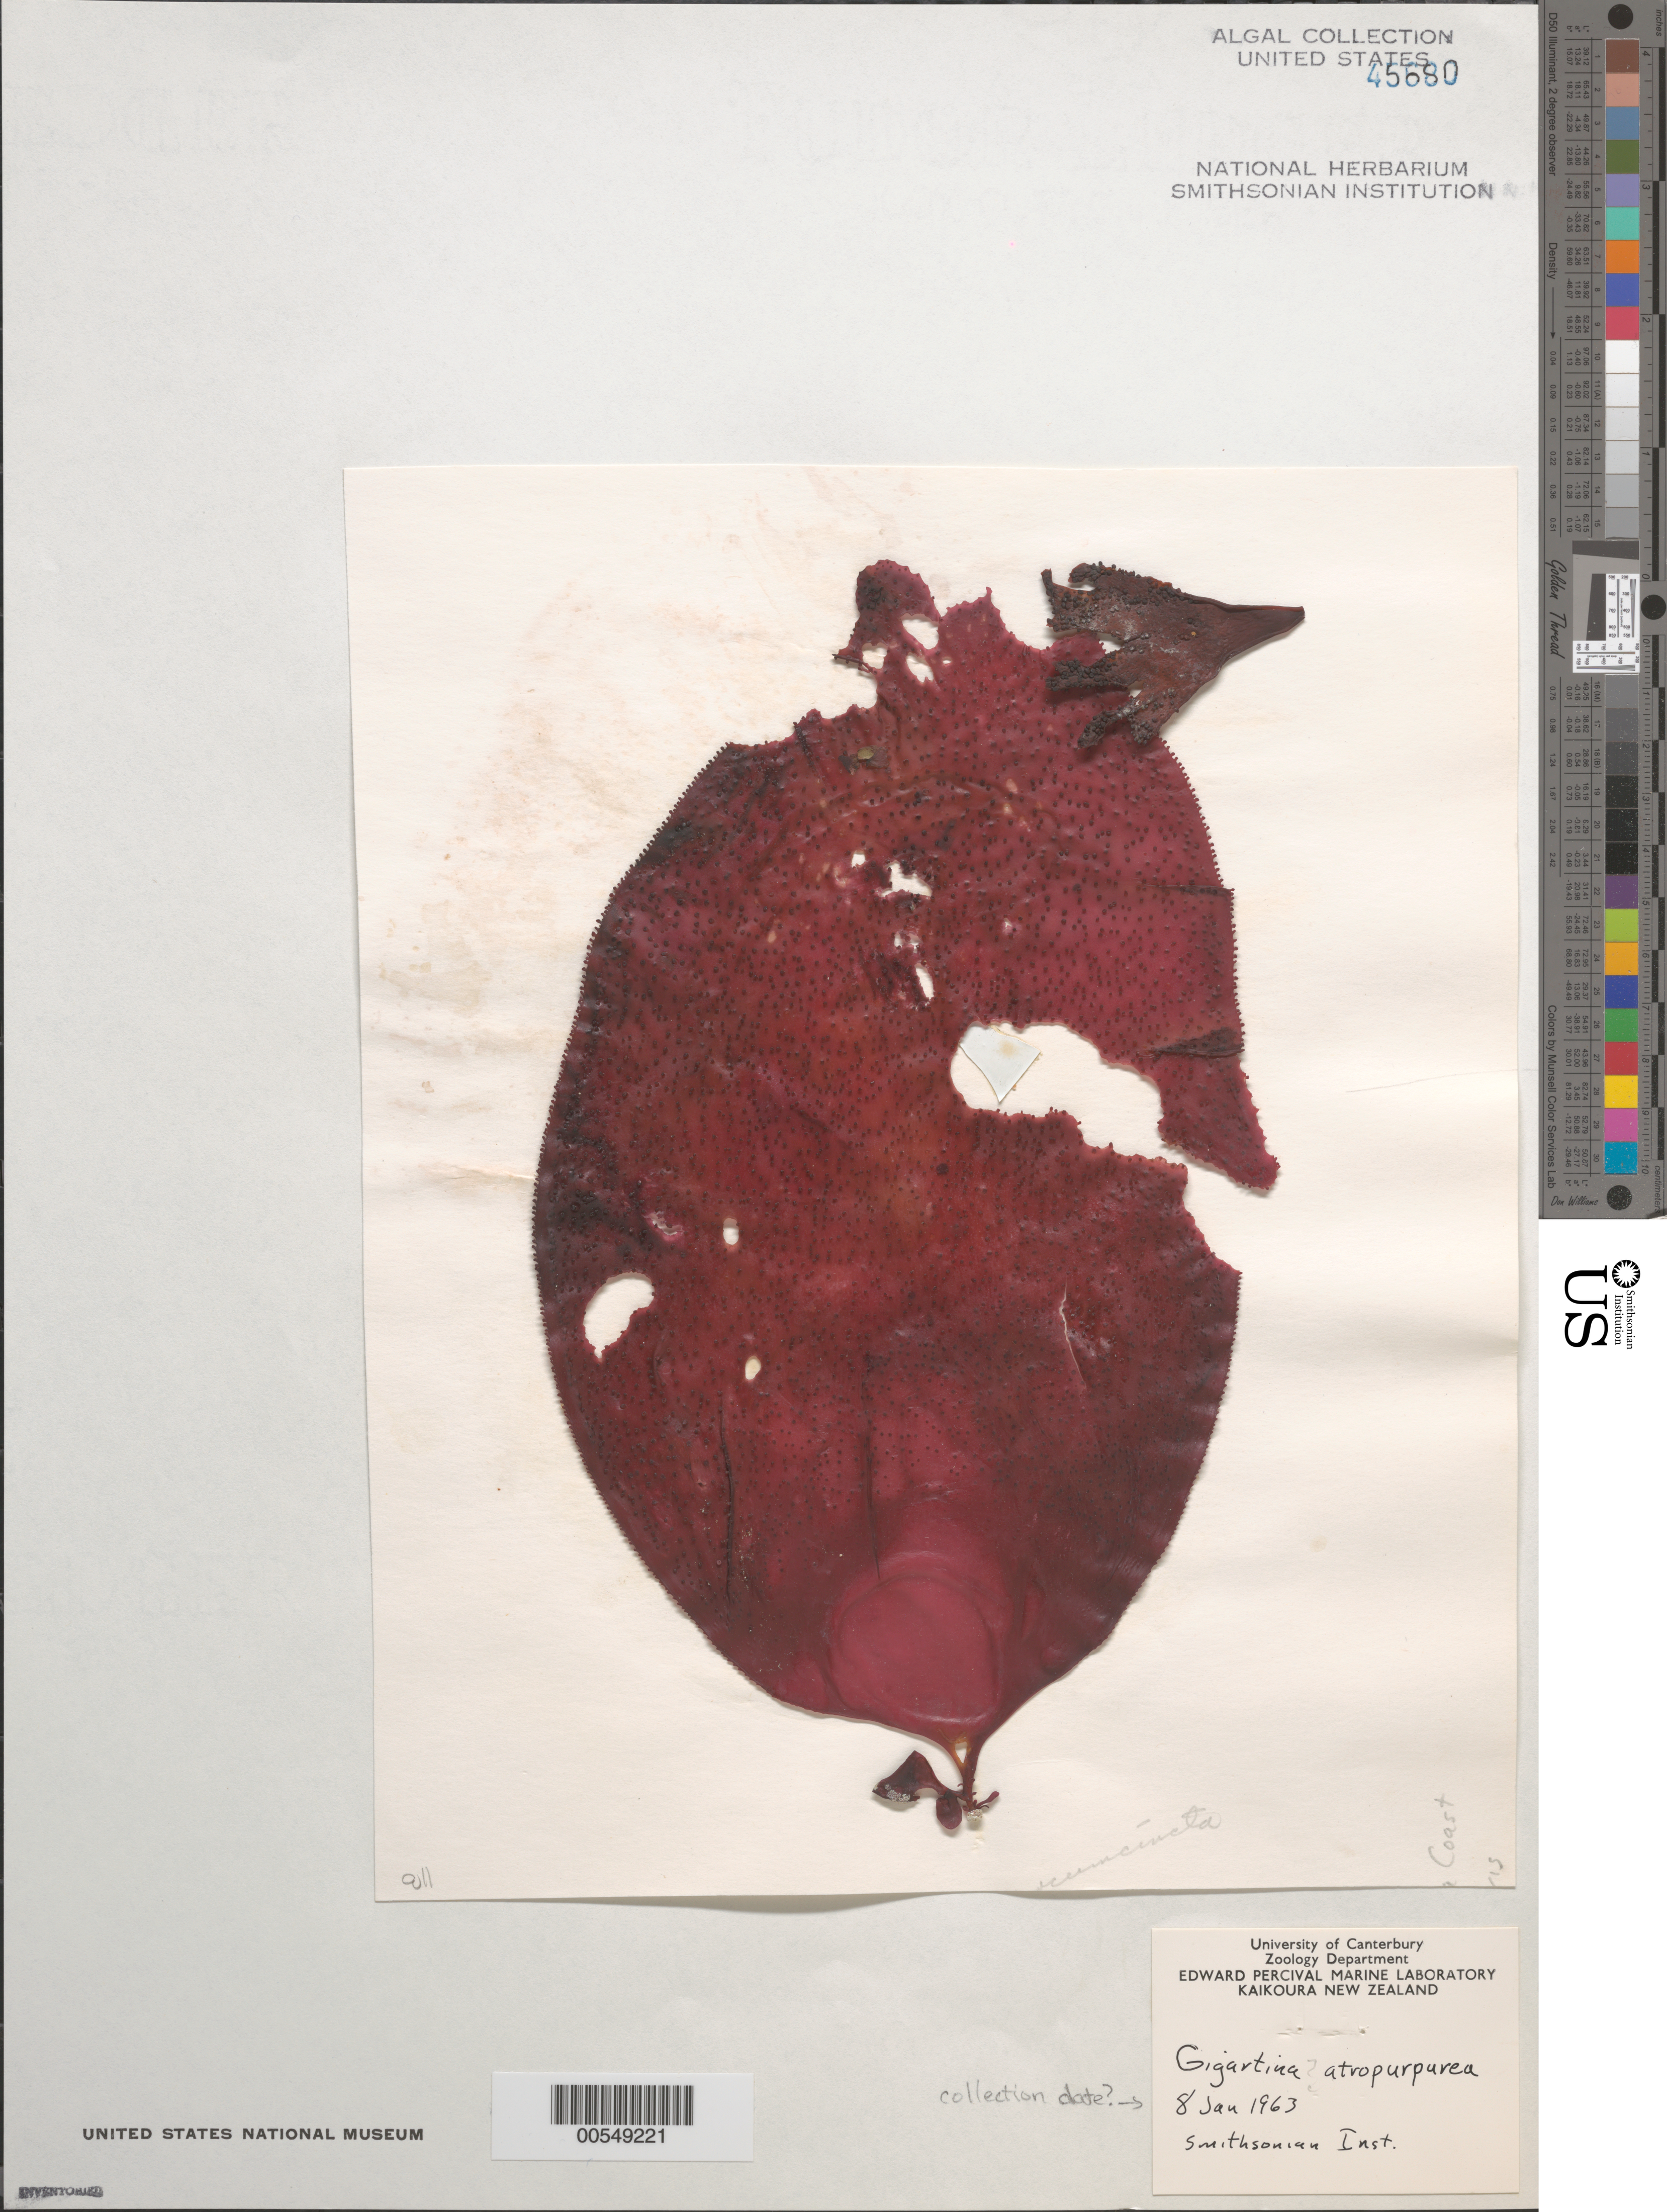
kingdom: Plantae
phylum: Rhodophyta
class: Florideophyceae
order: Gigartinales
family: Gigartinaceae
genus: Gigartina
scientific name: Gigartina atropurpurea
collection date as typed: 08 Jan 1963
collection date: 1963-01-08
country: New Zealand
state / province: Canterbury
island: South Island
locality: Kaikoura coast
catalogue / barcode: US 45680